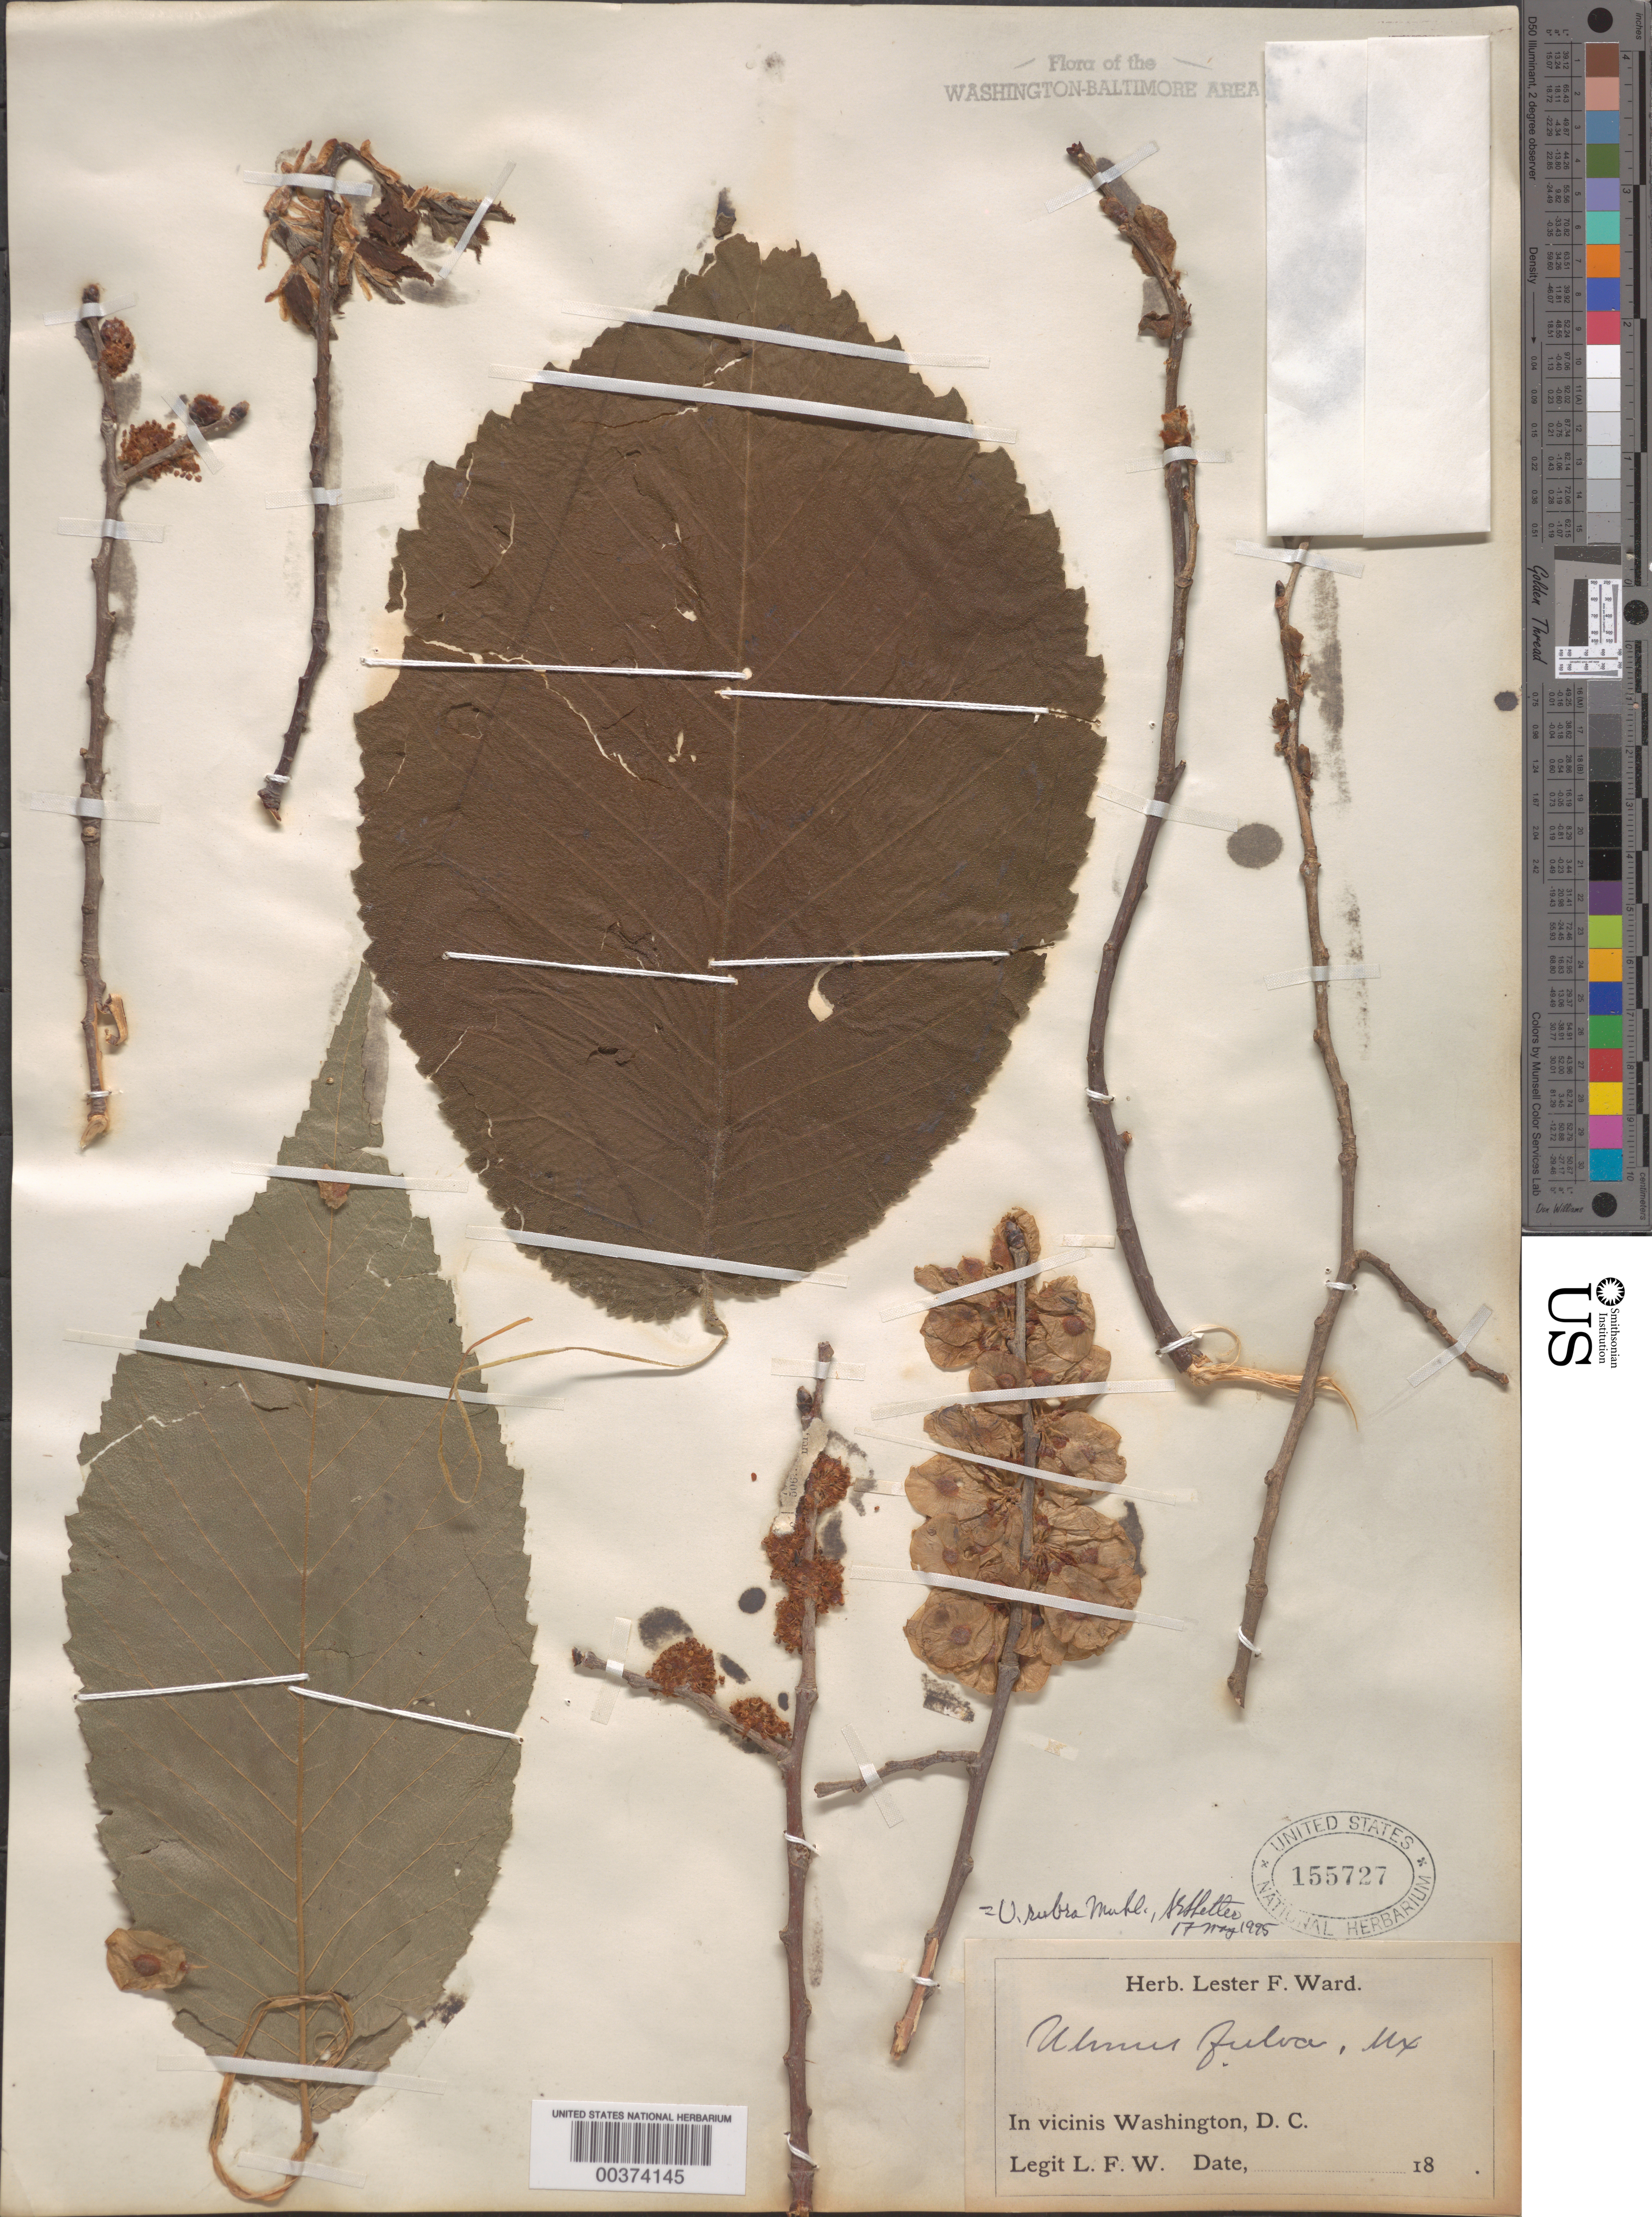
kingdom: Plantae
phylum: Tracheophyta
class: Magnoliopsida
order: Rosales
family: Ulmaceae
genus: Ulmus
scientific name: Ulmus rubra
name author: Muhl.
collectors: L. F. Ward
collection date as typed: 18--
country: United States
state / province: District of Columbia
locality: Washington DC area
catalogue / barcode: US 155727